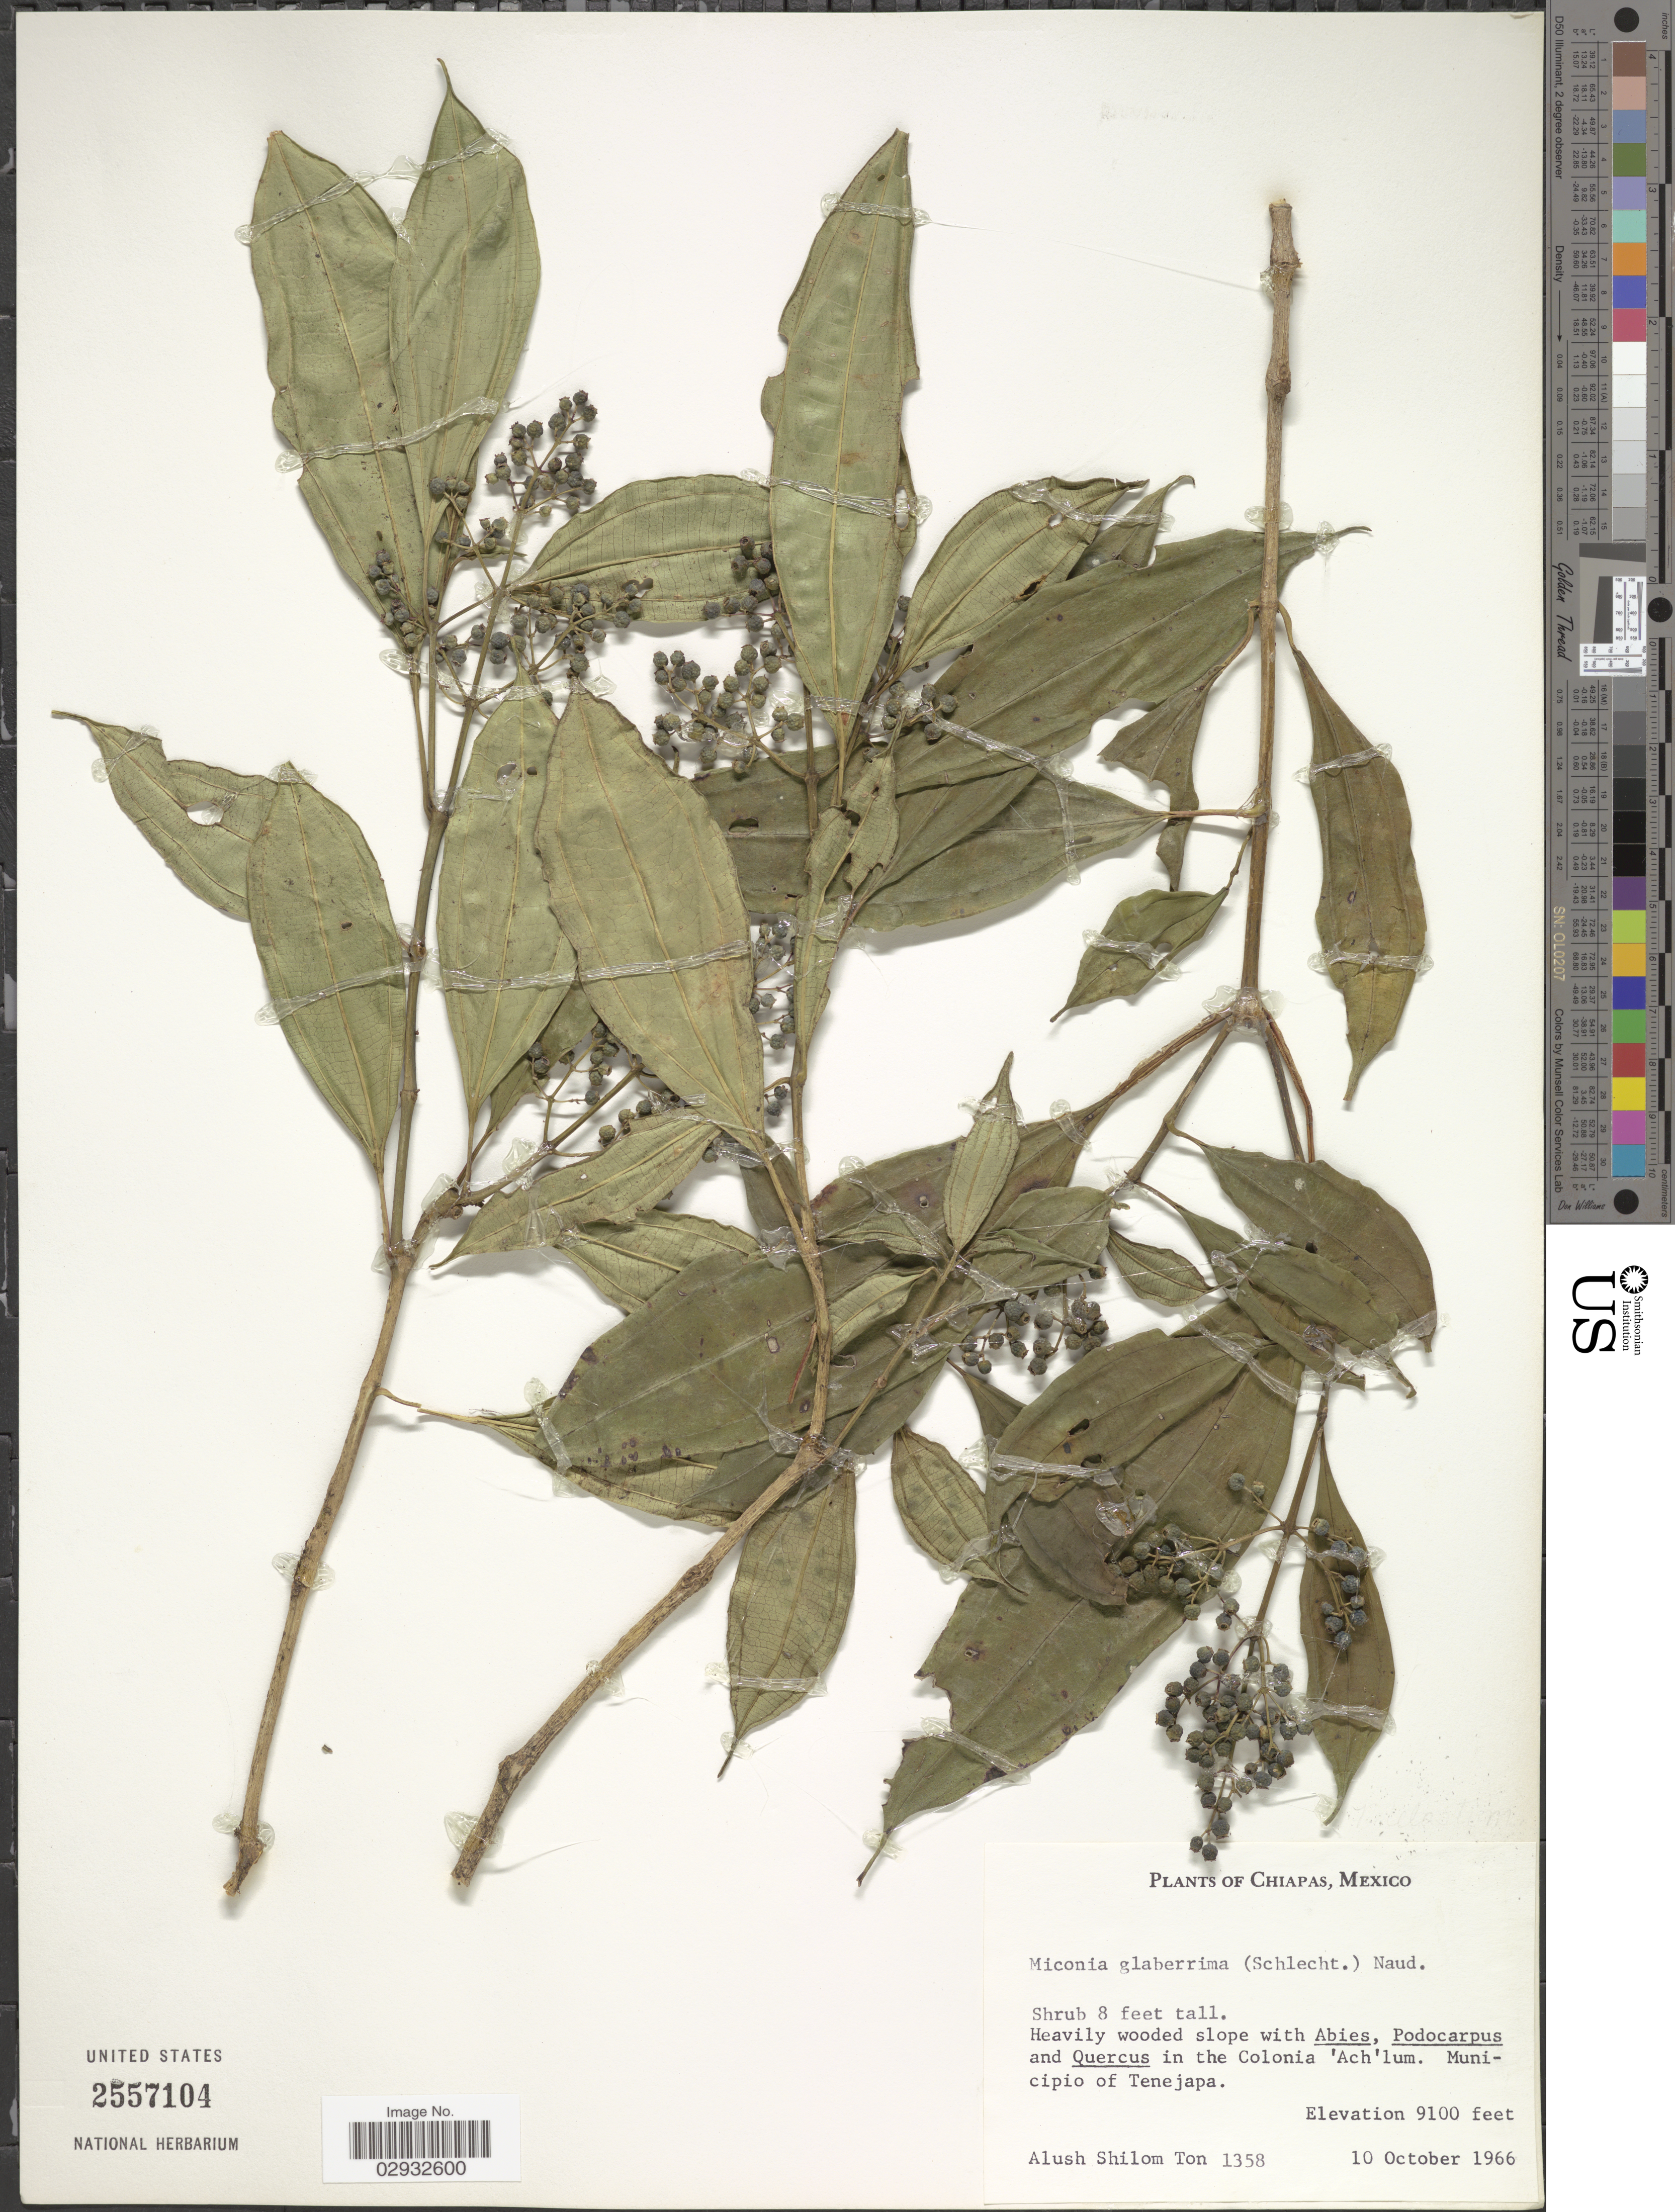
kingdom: Plantae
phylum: Tracheophyta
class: Magnoliopsida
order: Myrtales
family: Melastomataceae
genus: Miconia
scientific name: Miconia glaberrima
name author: (Schltdl.) Naudin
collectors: A. S. Ton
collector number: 1358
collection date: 1966-10-10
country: Mexico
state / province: Chiapas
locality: Heavily wooded slope in the Colonia 'Ach'lum. Municipio of Tenejapa.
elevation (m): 2774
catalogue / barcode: US 2557104